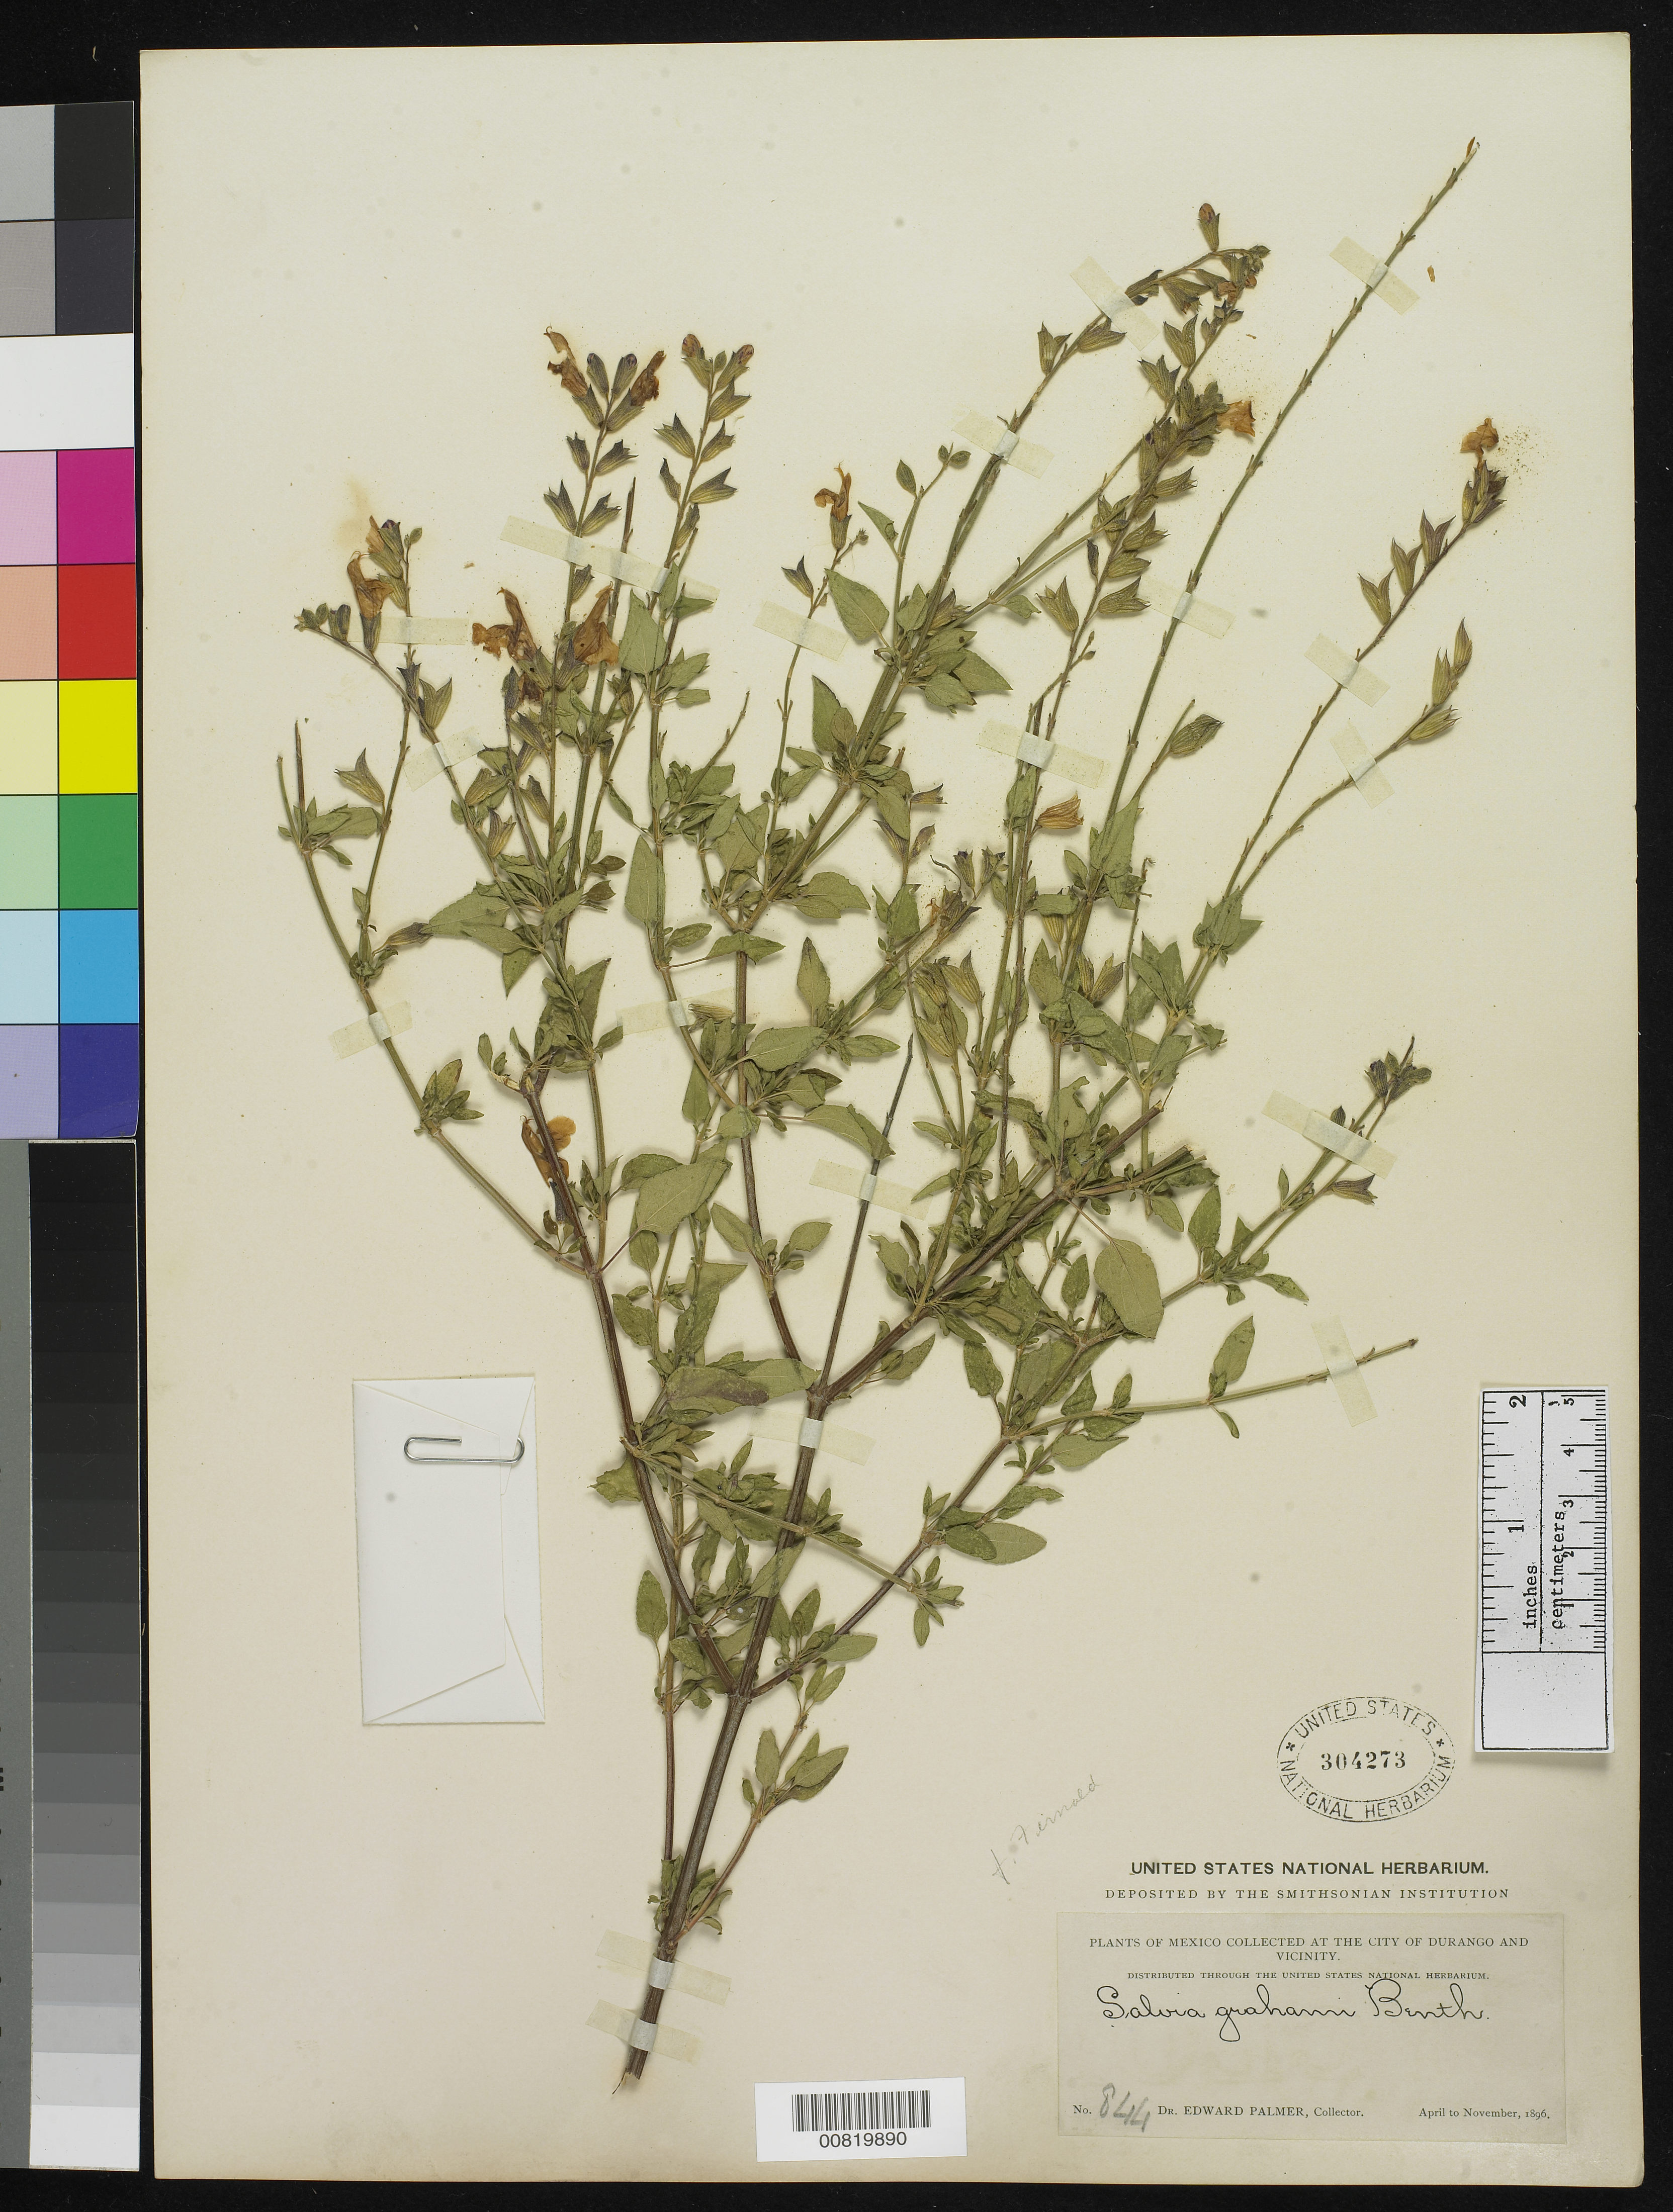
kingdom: Plantae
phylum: Tracheophyta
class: Magnoliopsida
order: Lamiales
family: Lamiaceae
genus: Salvia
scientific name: Salvia grahami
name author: Benth.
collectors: E. Palmer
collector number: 844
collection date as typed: Apr 1896 to -- Nov 1896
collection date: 1896-04/1896-11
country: Mexico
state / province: Durango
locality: City of Durango and vicinity.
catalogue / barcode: US 304273